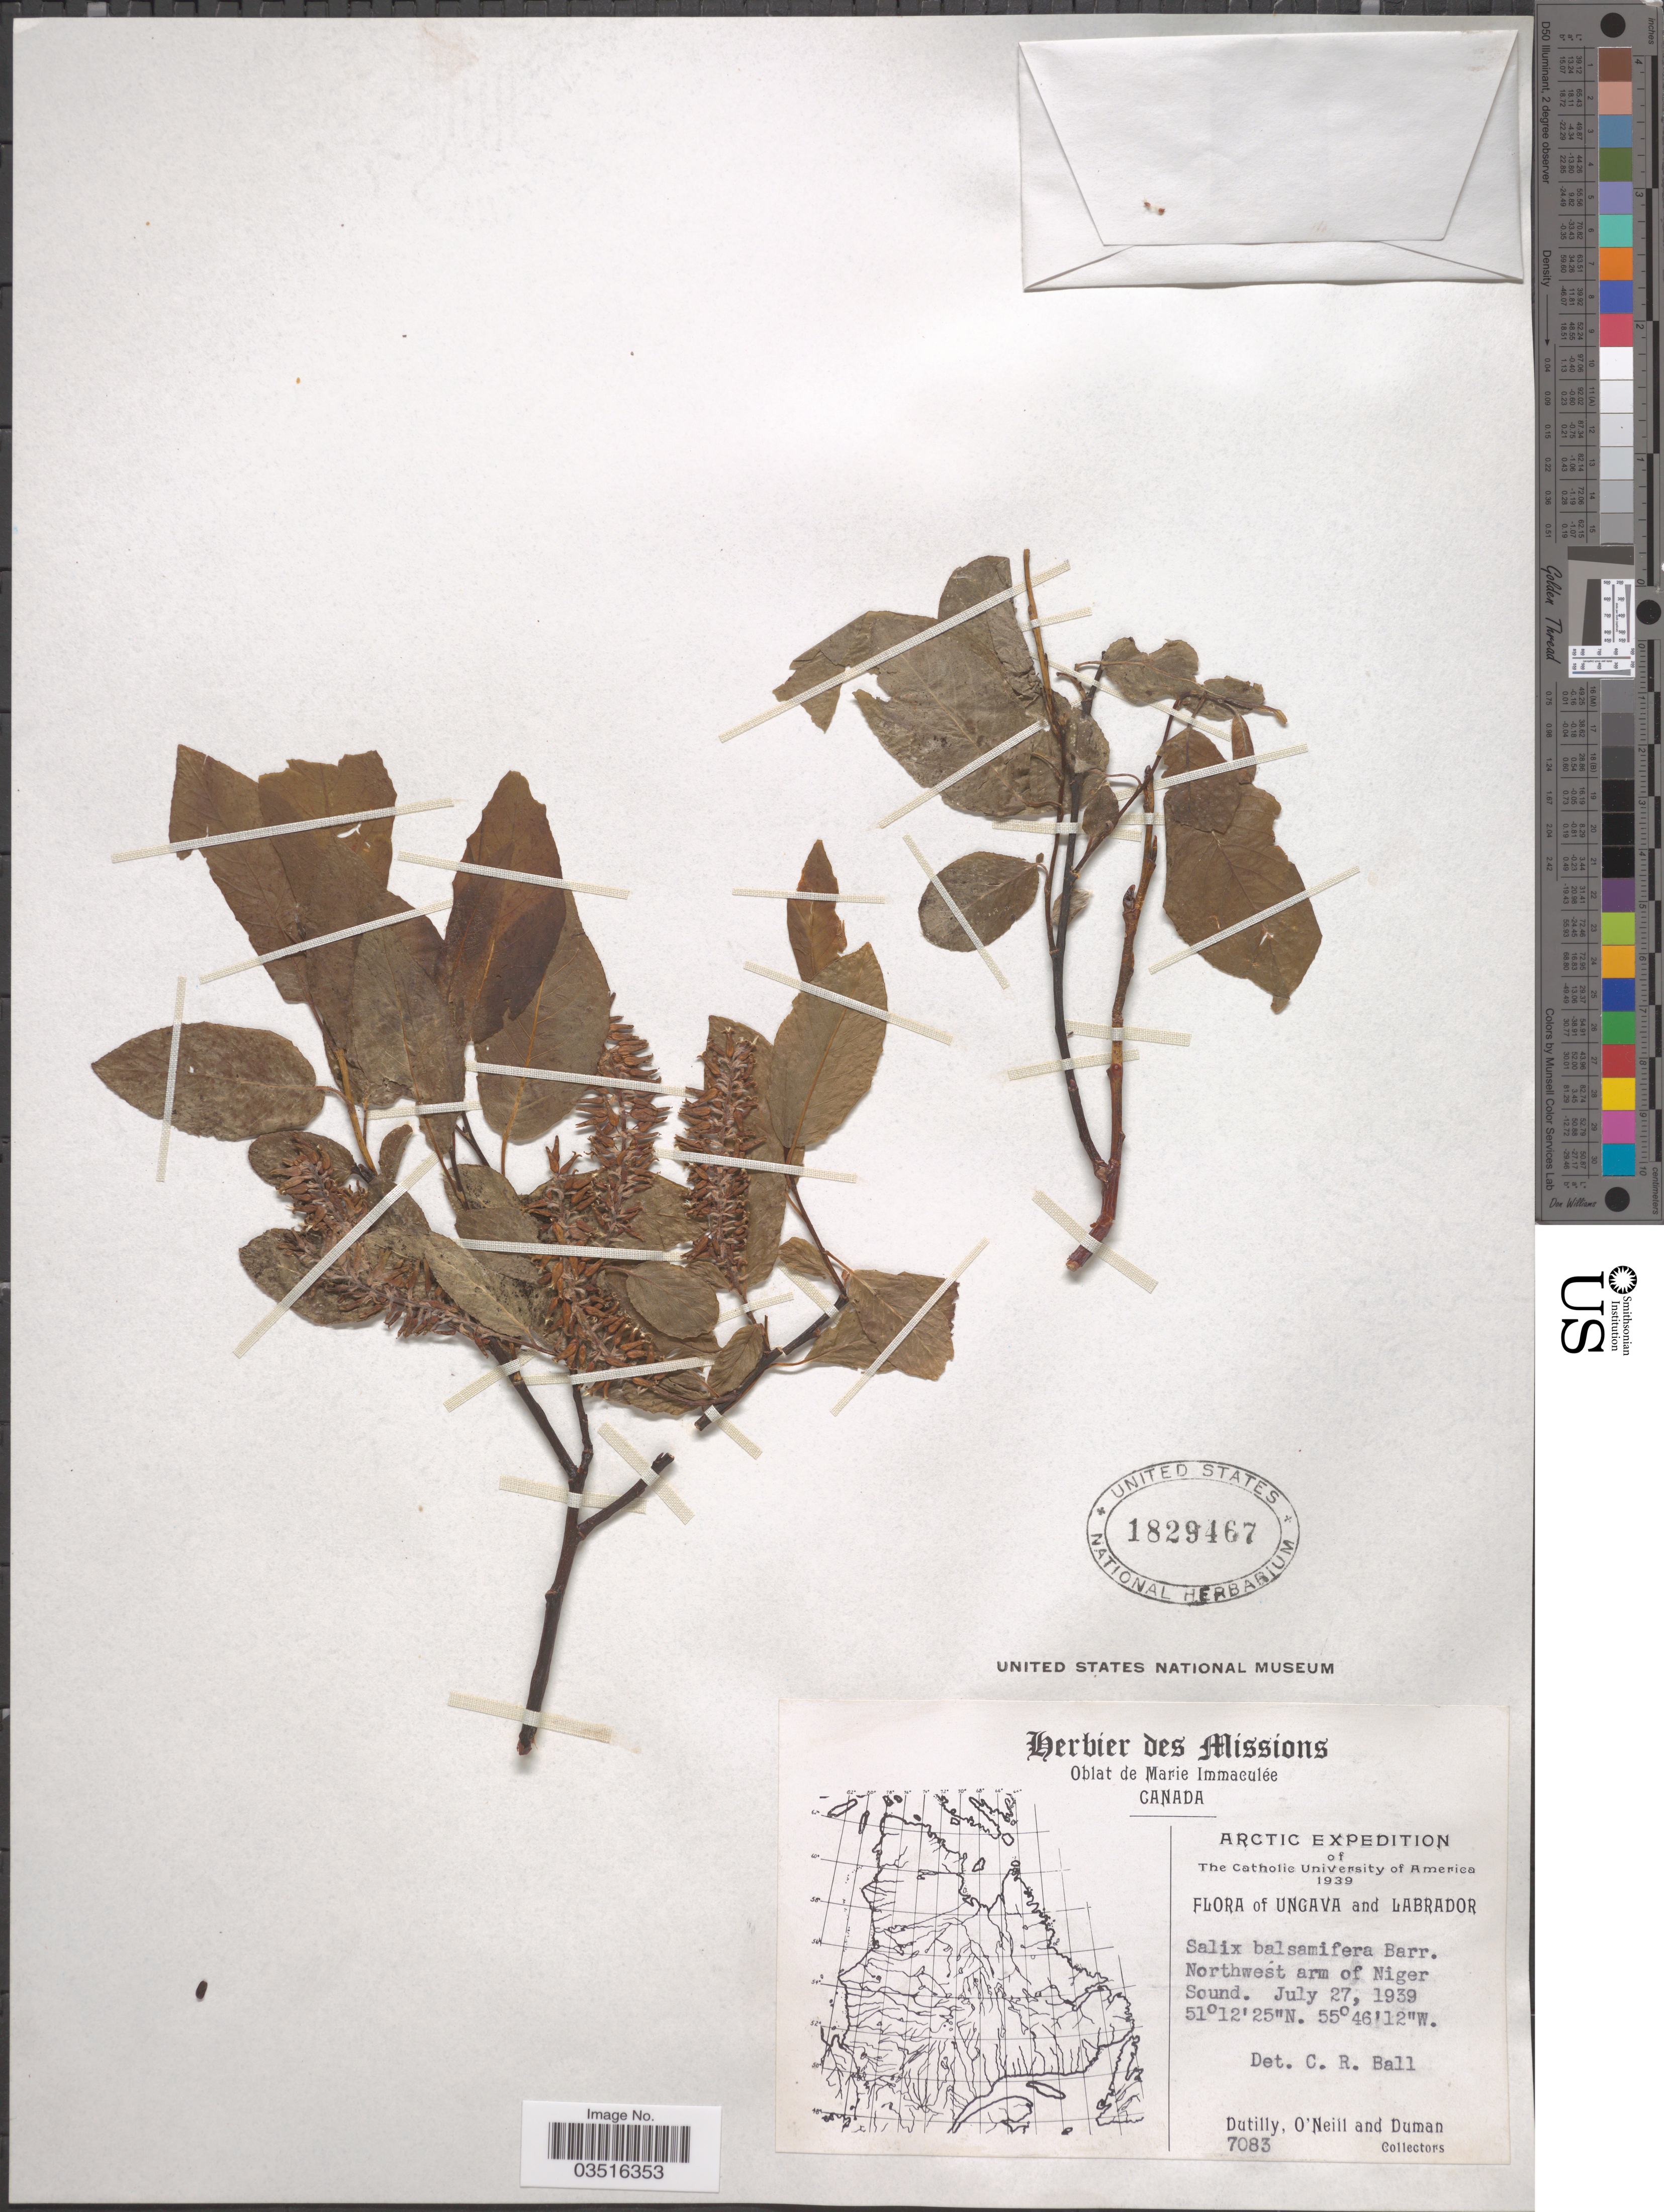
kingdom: Plantae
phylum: Tracheophyta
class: Magnoliopsida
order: Malpighiales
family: Salicaceae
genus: Salix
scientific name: Salix pyrifolia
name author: Ledeb.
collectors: -. Dutilly, O' Neill & -. Duman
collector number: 7083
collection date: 1939-07-27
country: Canada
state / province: Newfoundland and Labrador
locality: Ungava and Labrador. Northwest arm of Niger Sound.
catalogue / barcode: US 1829467